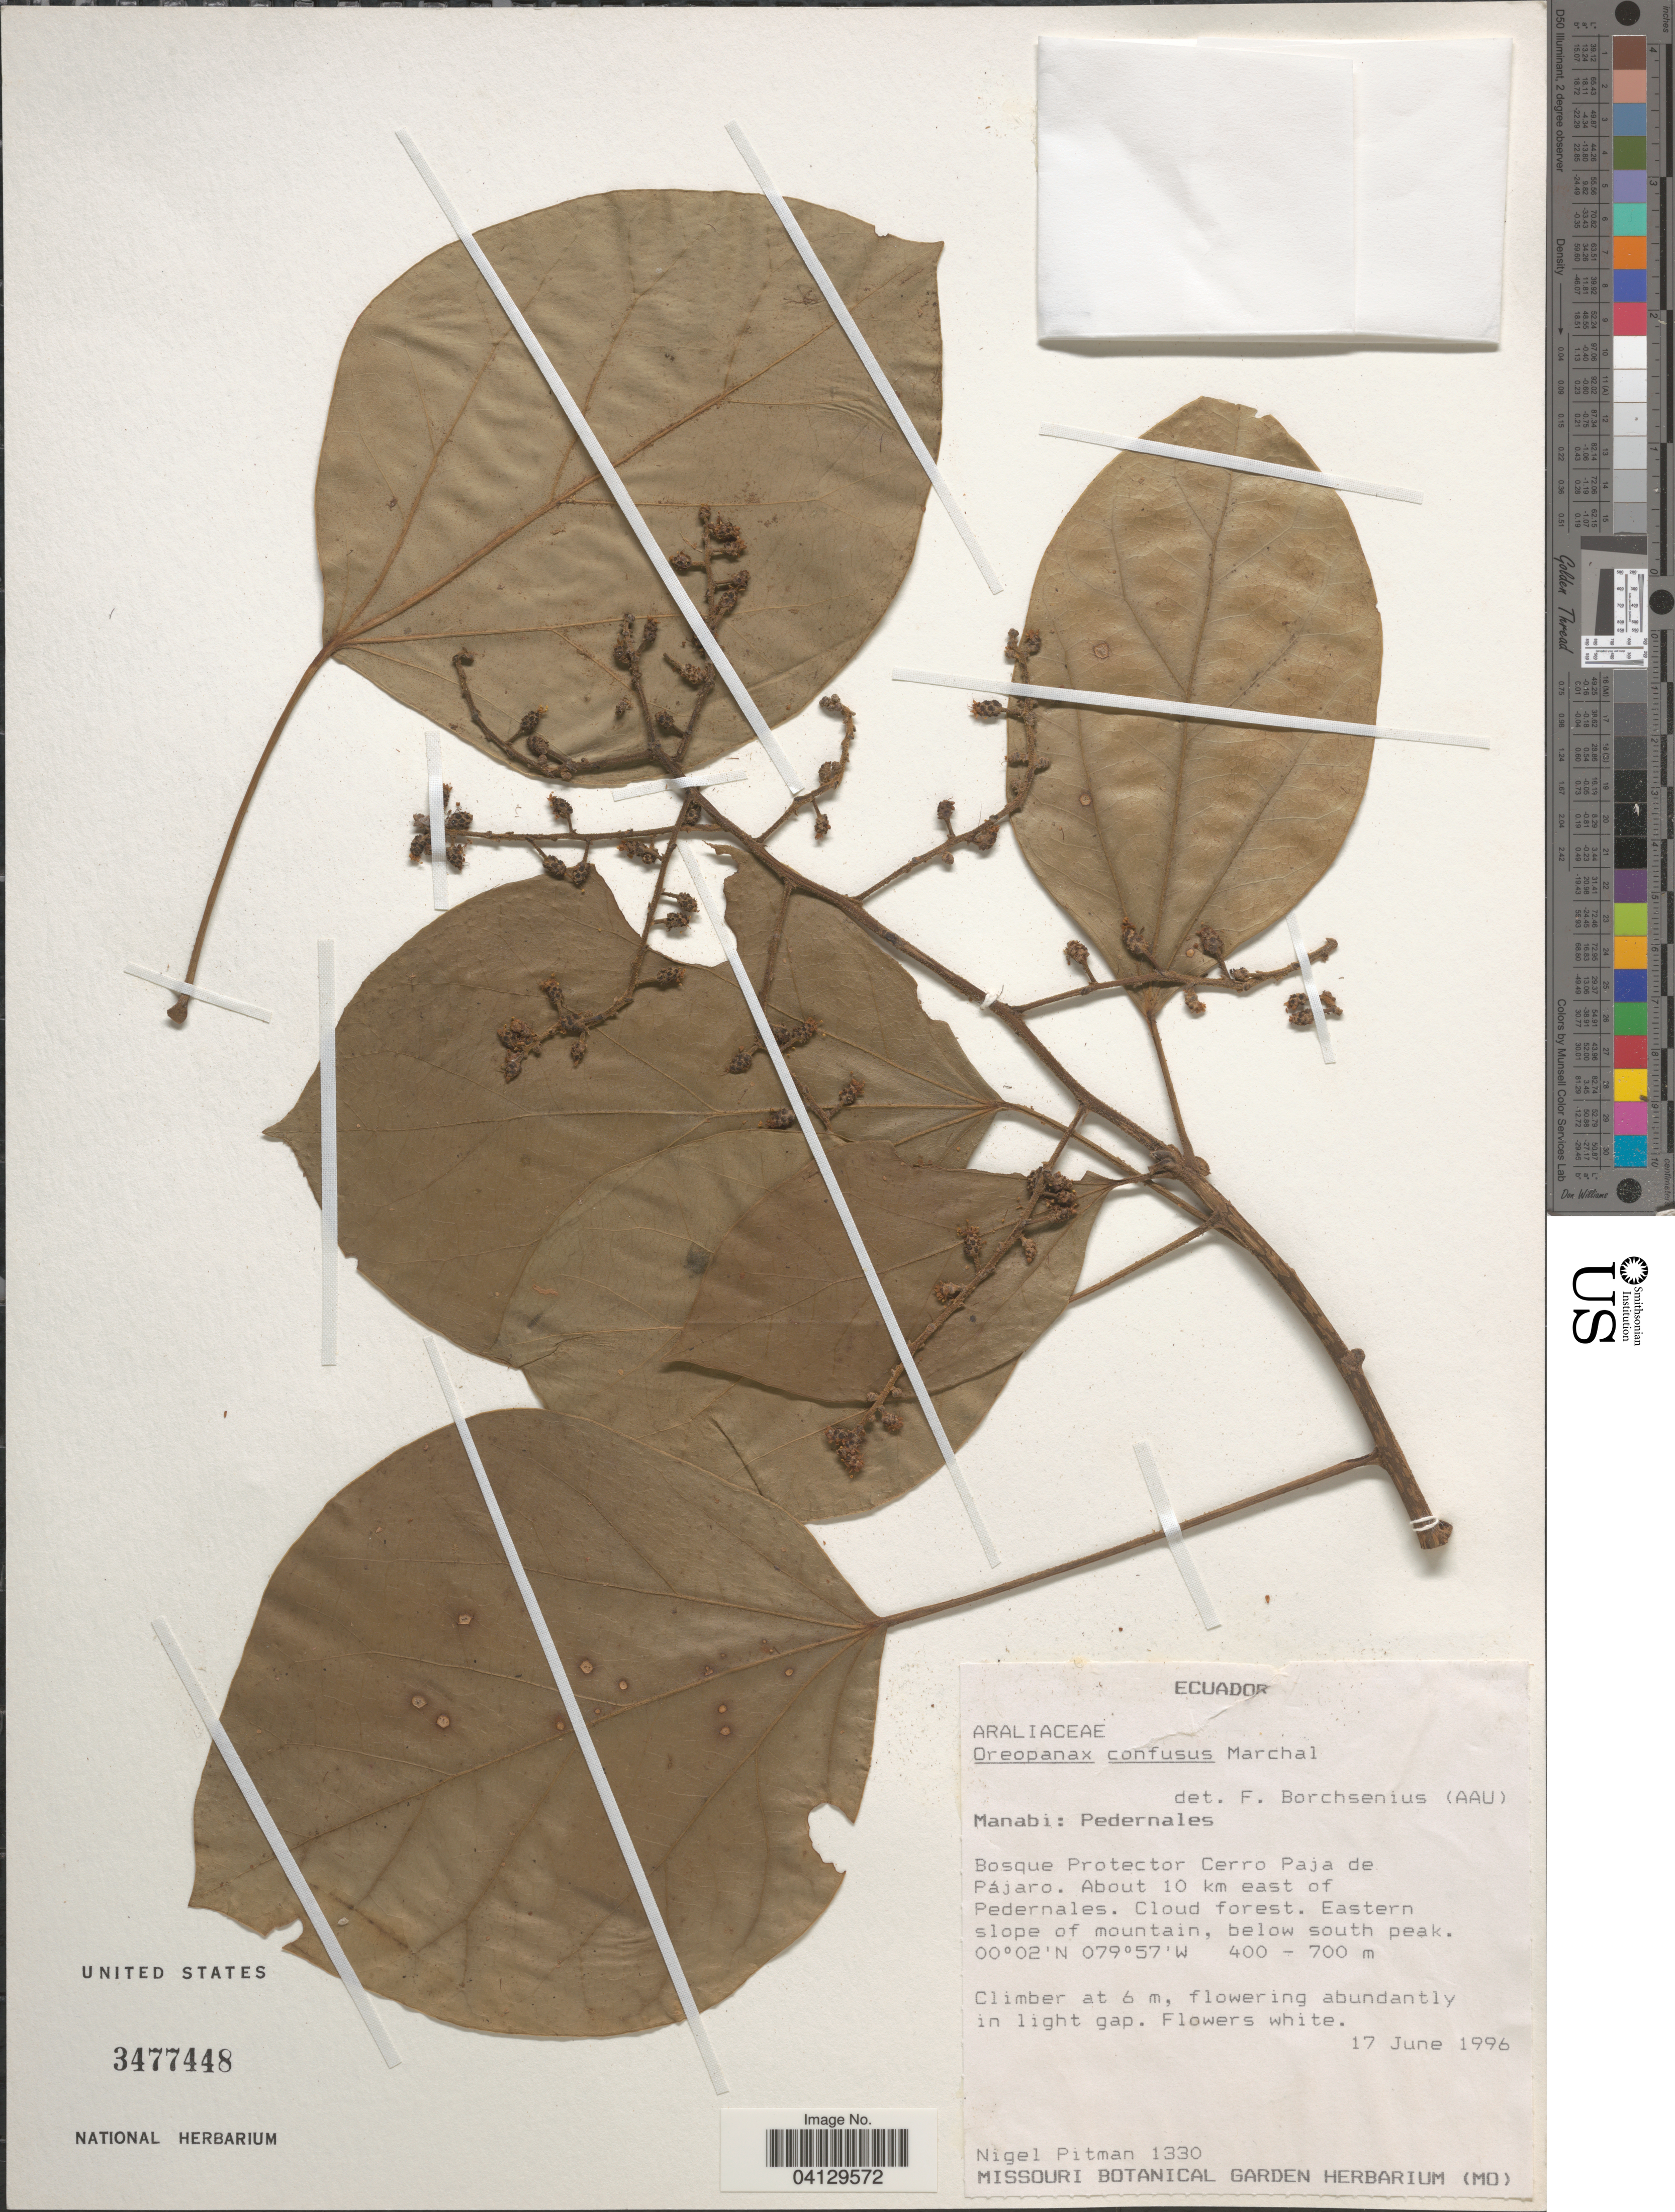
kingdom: Plantae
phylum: Tracheophyta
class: Magnoliopsida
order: Apiales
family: Araliaceae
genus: Oreopanax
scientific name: Oreopanax confusus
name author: March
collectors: N. Pitman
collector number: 1330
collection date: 1996-06-17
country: Ecuador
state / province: Manabí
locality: Pedernales. Bosque Protector Cerro Paja de Pájaro. About 10 km east of Pedernales. Eastern slope of mountain, below south peak.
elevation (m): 400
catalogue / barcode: US 3477448